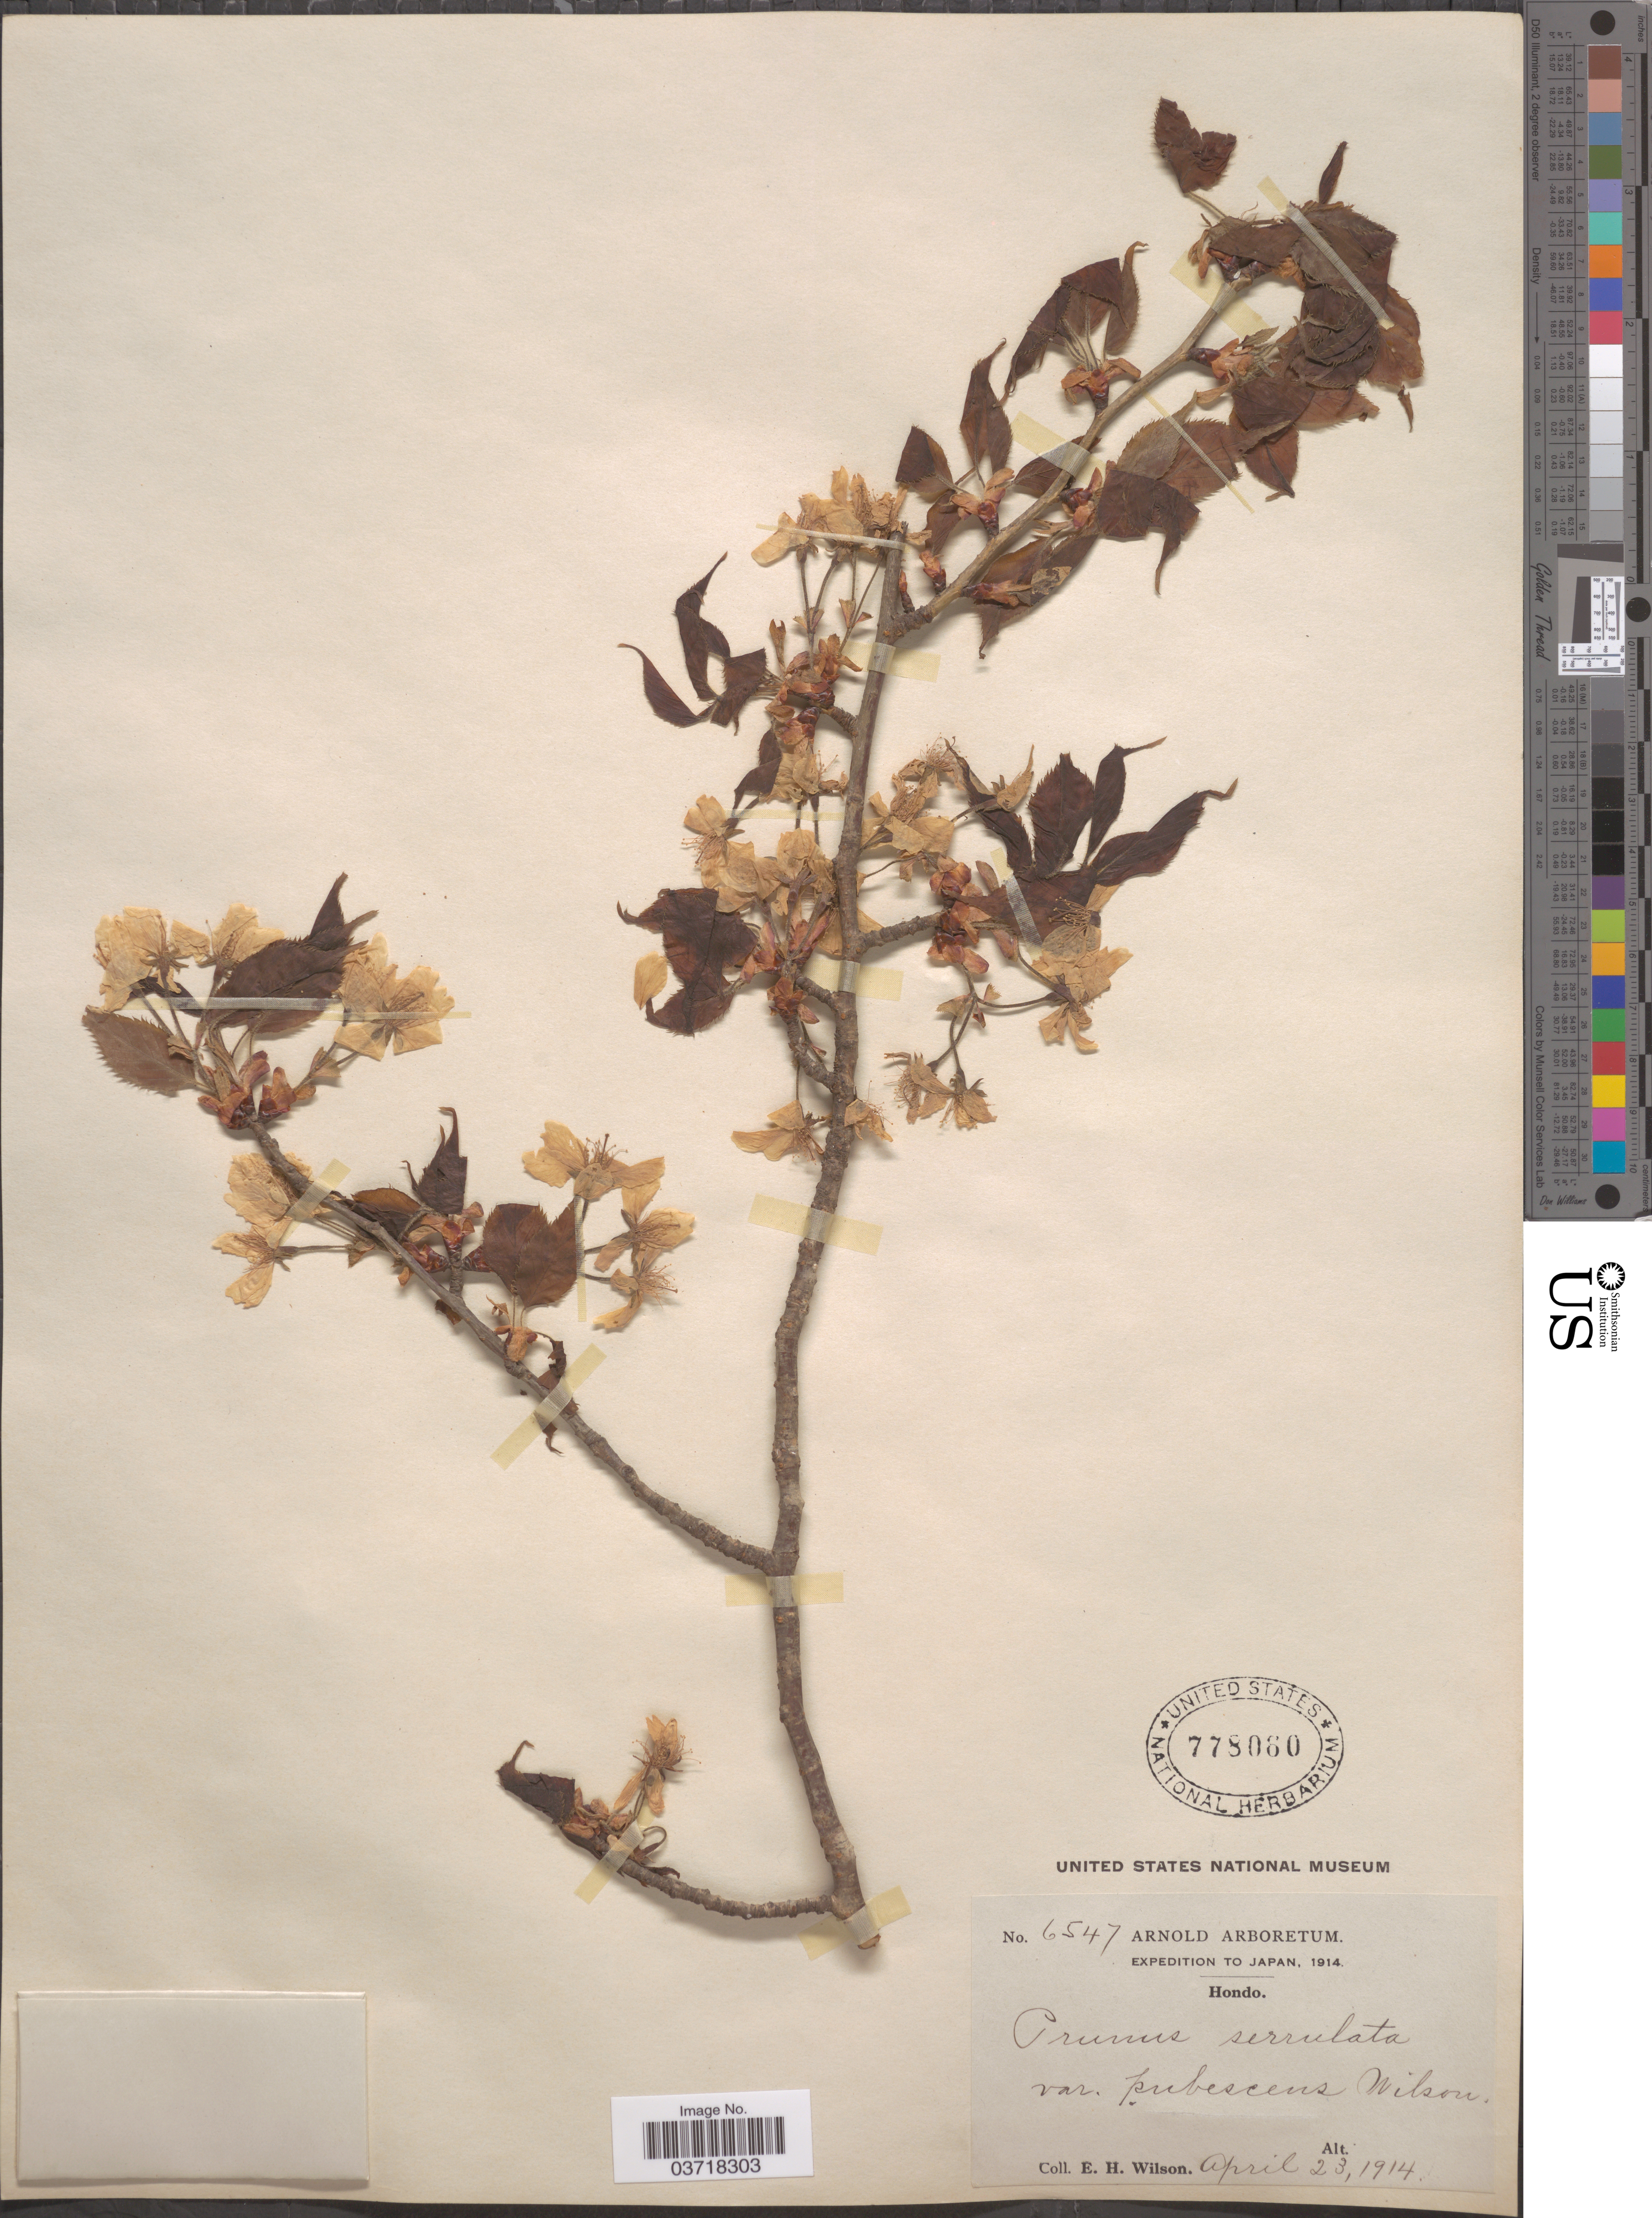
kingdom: Plantae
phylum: Tracheophyta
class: Magnoliopsida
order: Rosales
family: Rosaceae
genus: Prunus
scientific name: Prunus serrulata var. pubescens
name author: (Makino) Nakai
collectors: E. Wilson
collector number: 6547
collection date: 1914-04-23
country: Japan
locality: Hondo.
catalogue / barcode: US 778060